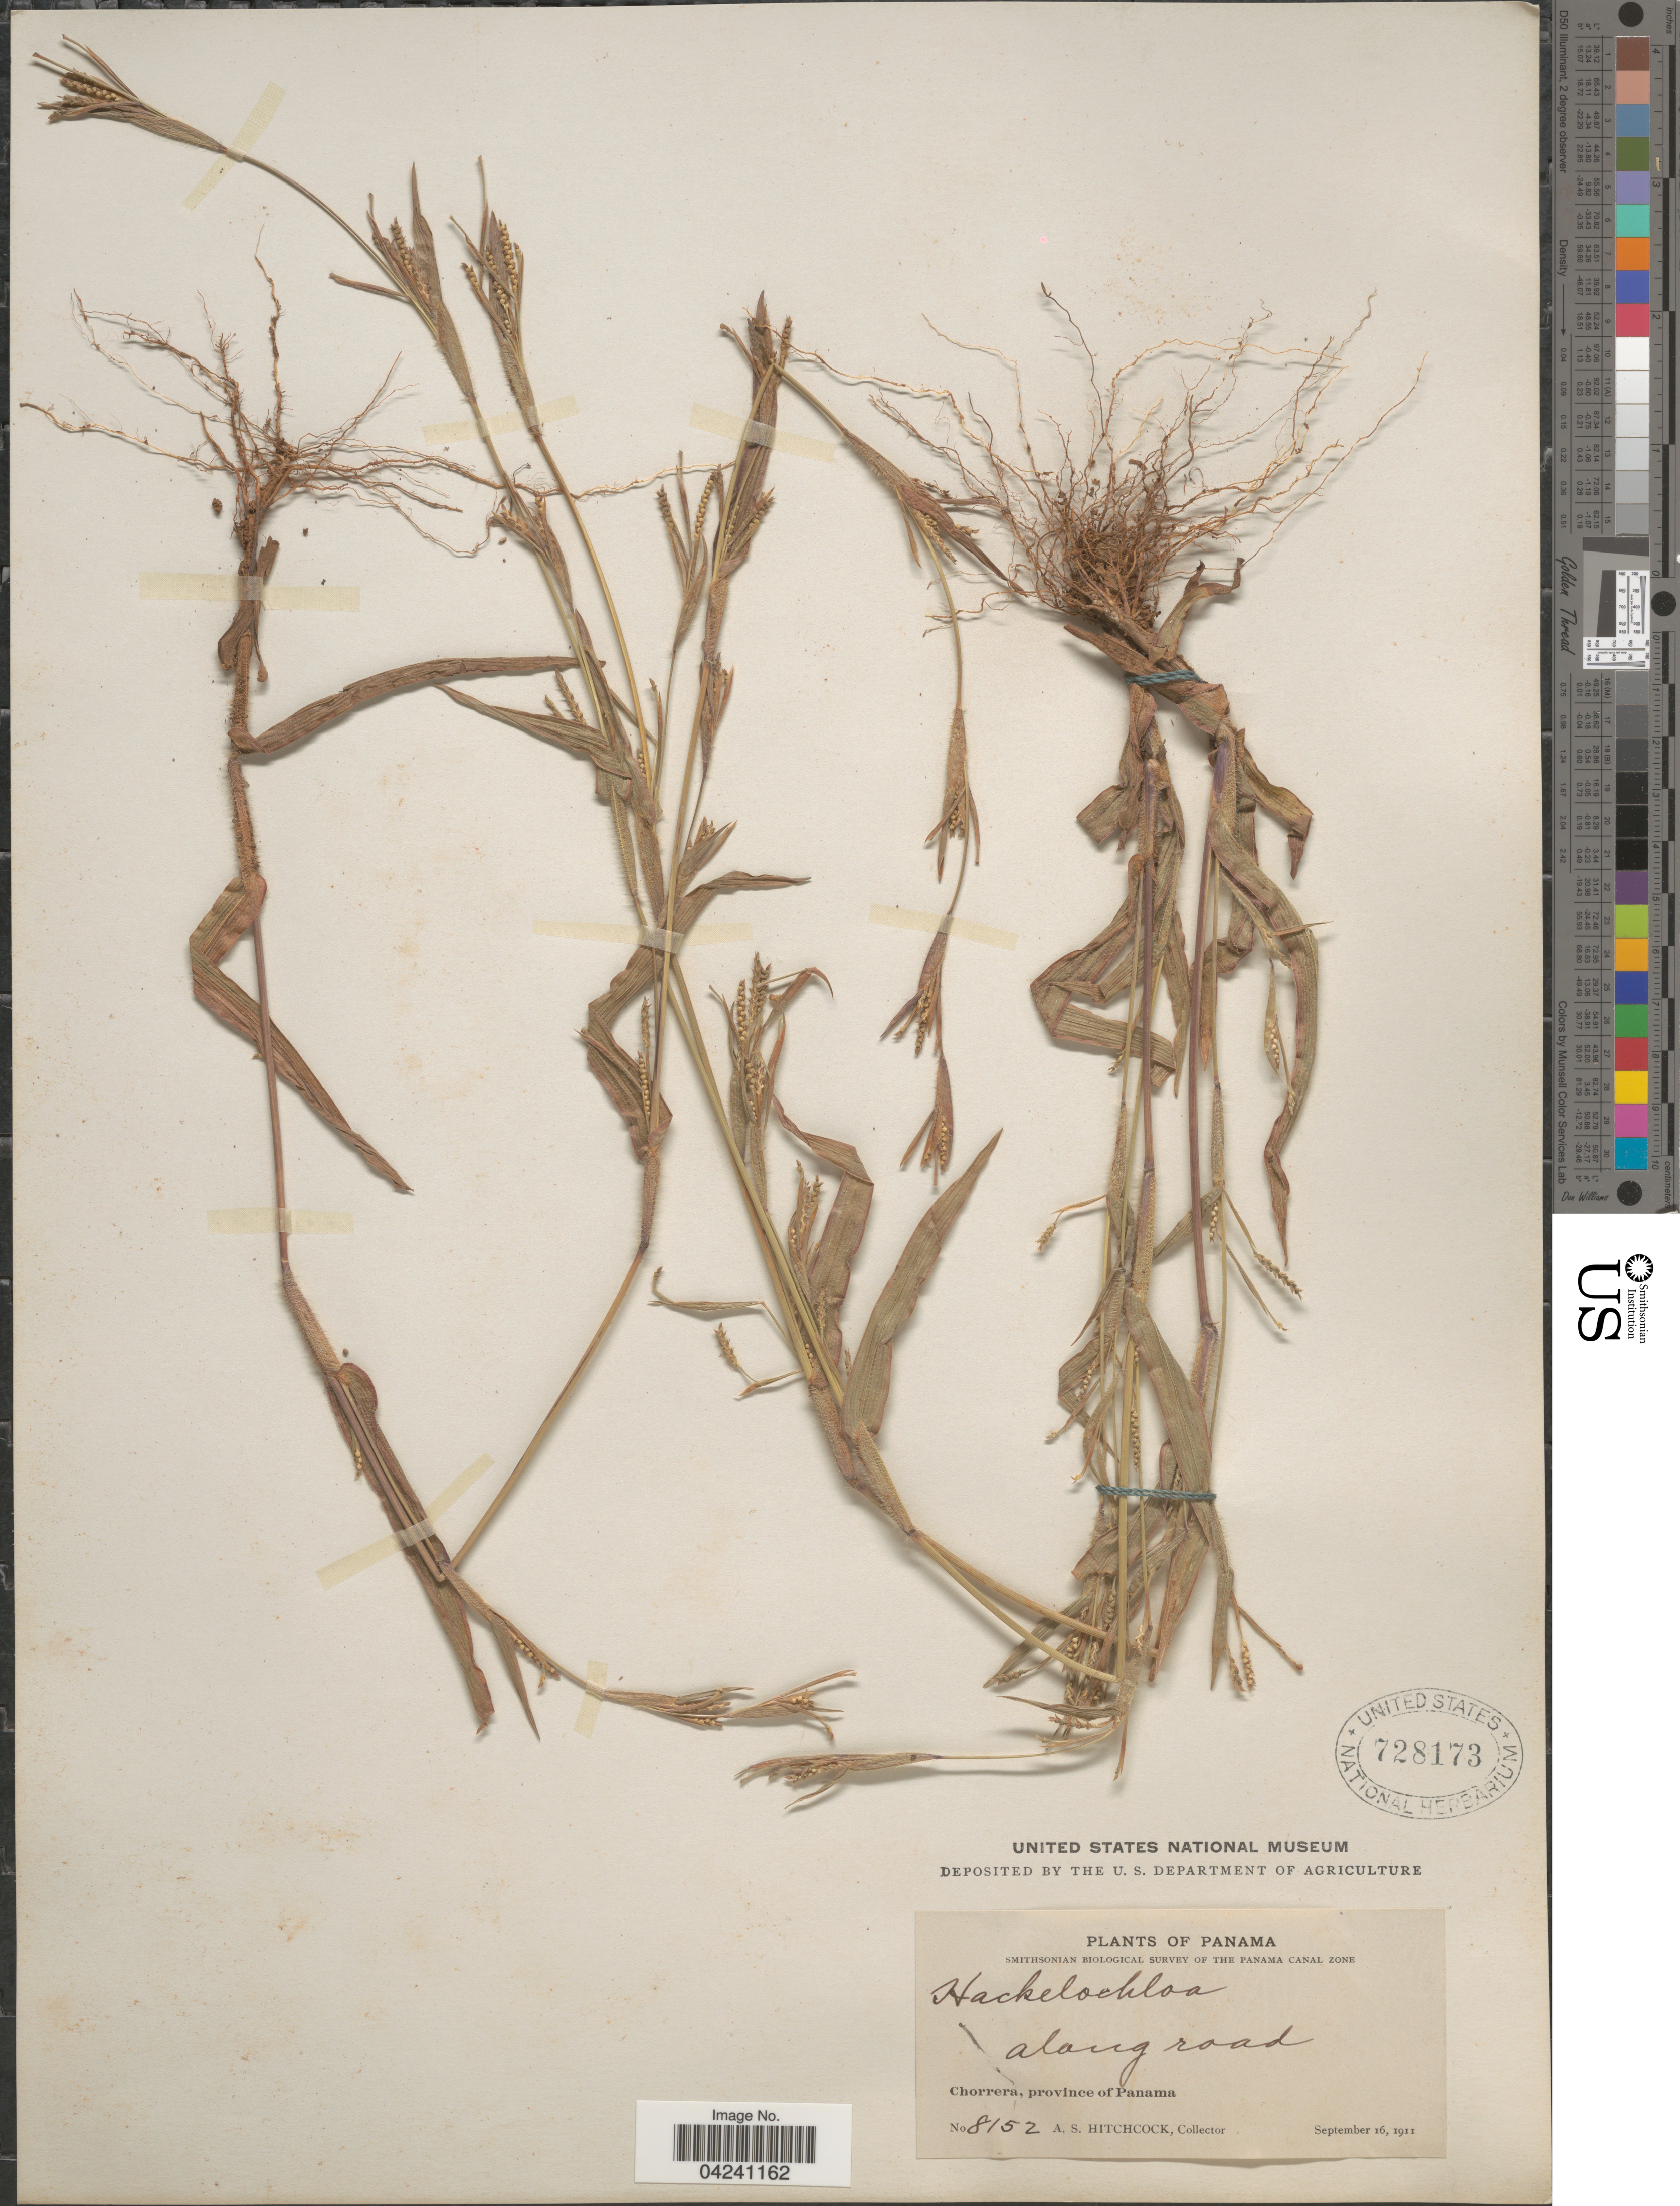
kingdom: Plantae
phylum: Tracheophyta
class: Liliopsida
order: Poales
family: Poaceae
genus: Hackelochloa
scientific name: Hackelochloa granularis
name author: (L.) Kuntze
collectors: A. S. Hitchcock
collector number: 8152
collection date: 1911-09-16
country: Panama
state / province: Panamá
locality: Smithsonian Biological Survey of the Panama Canal Zone. Along road. Chorrera.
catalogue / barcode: US 728173